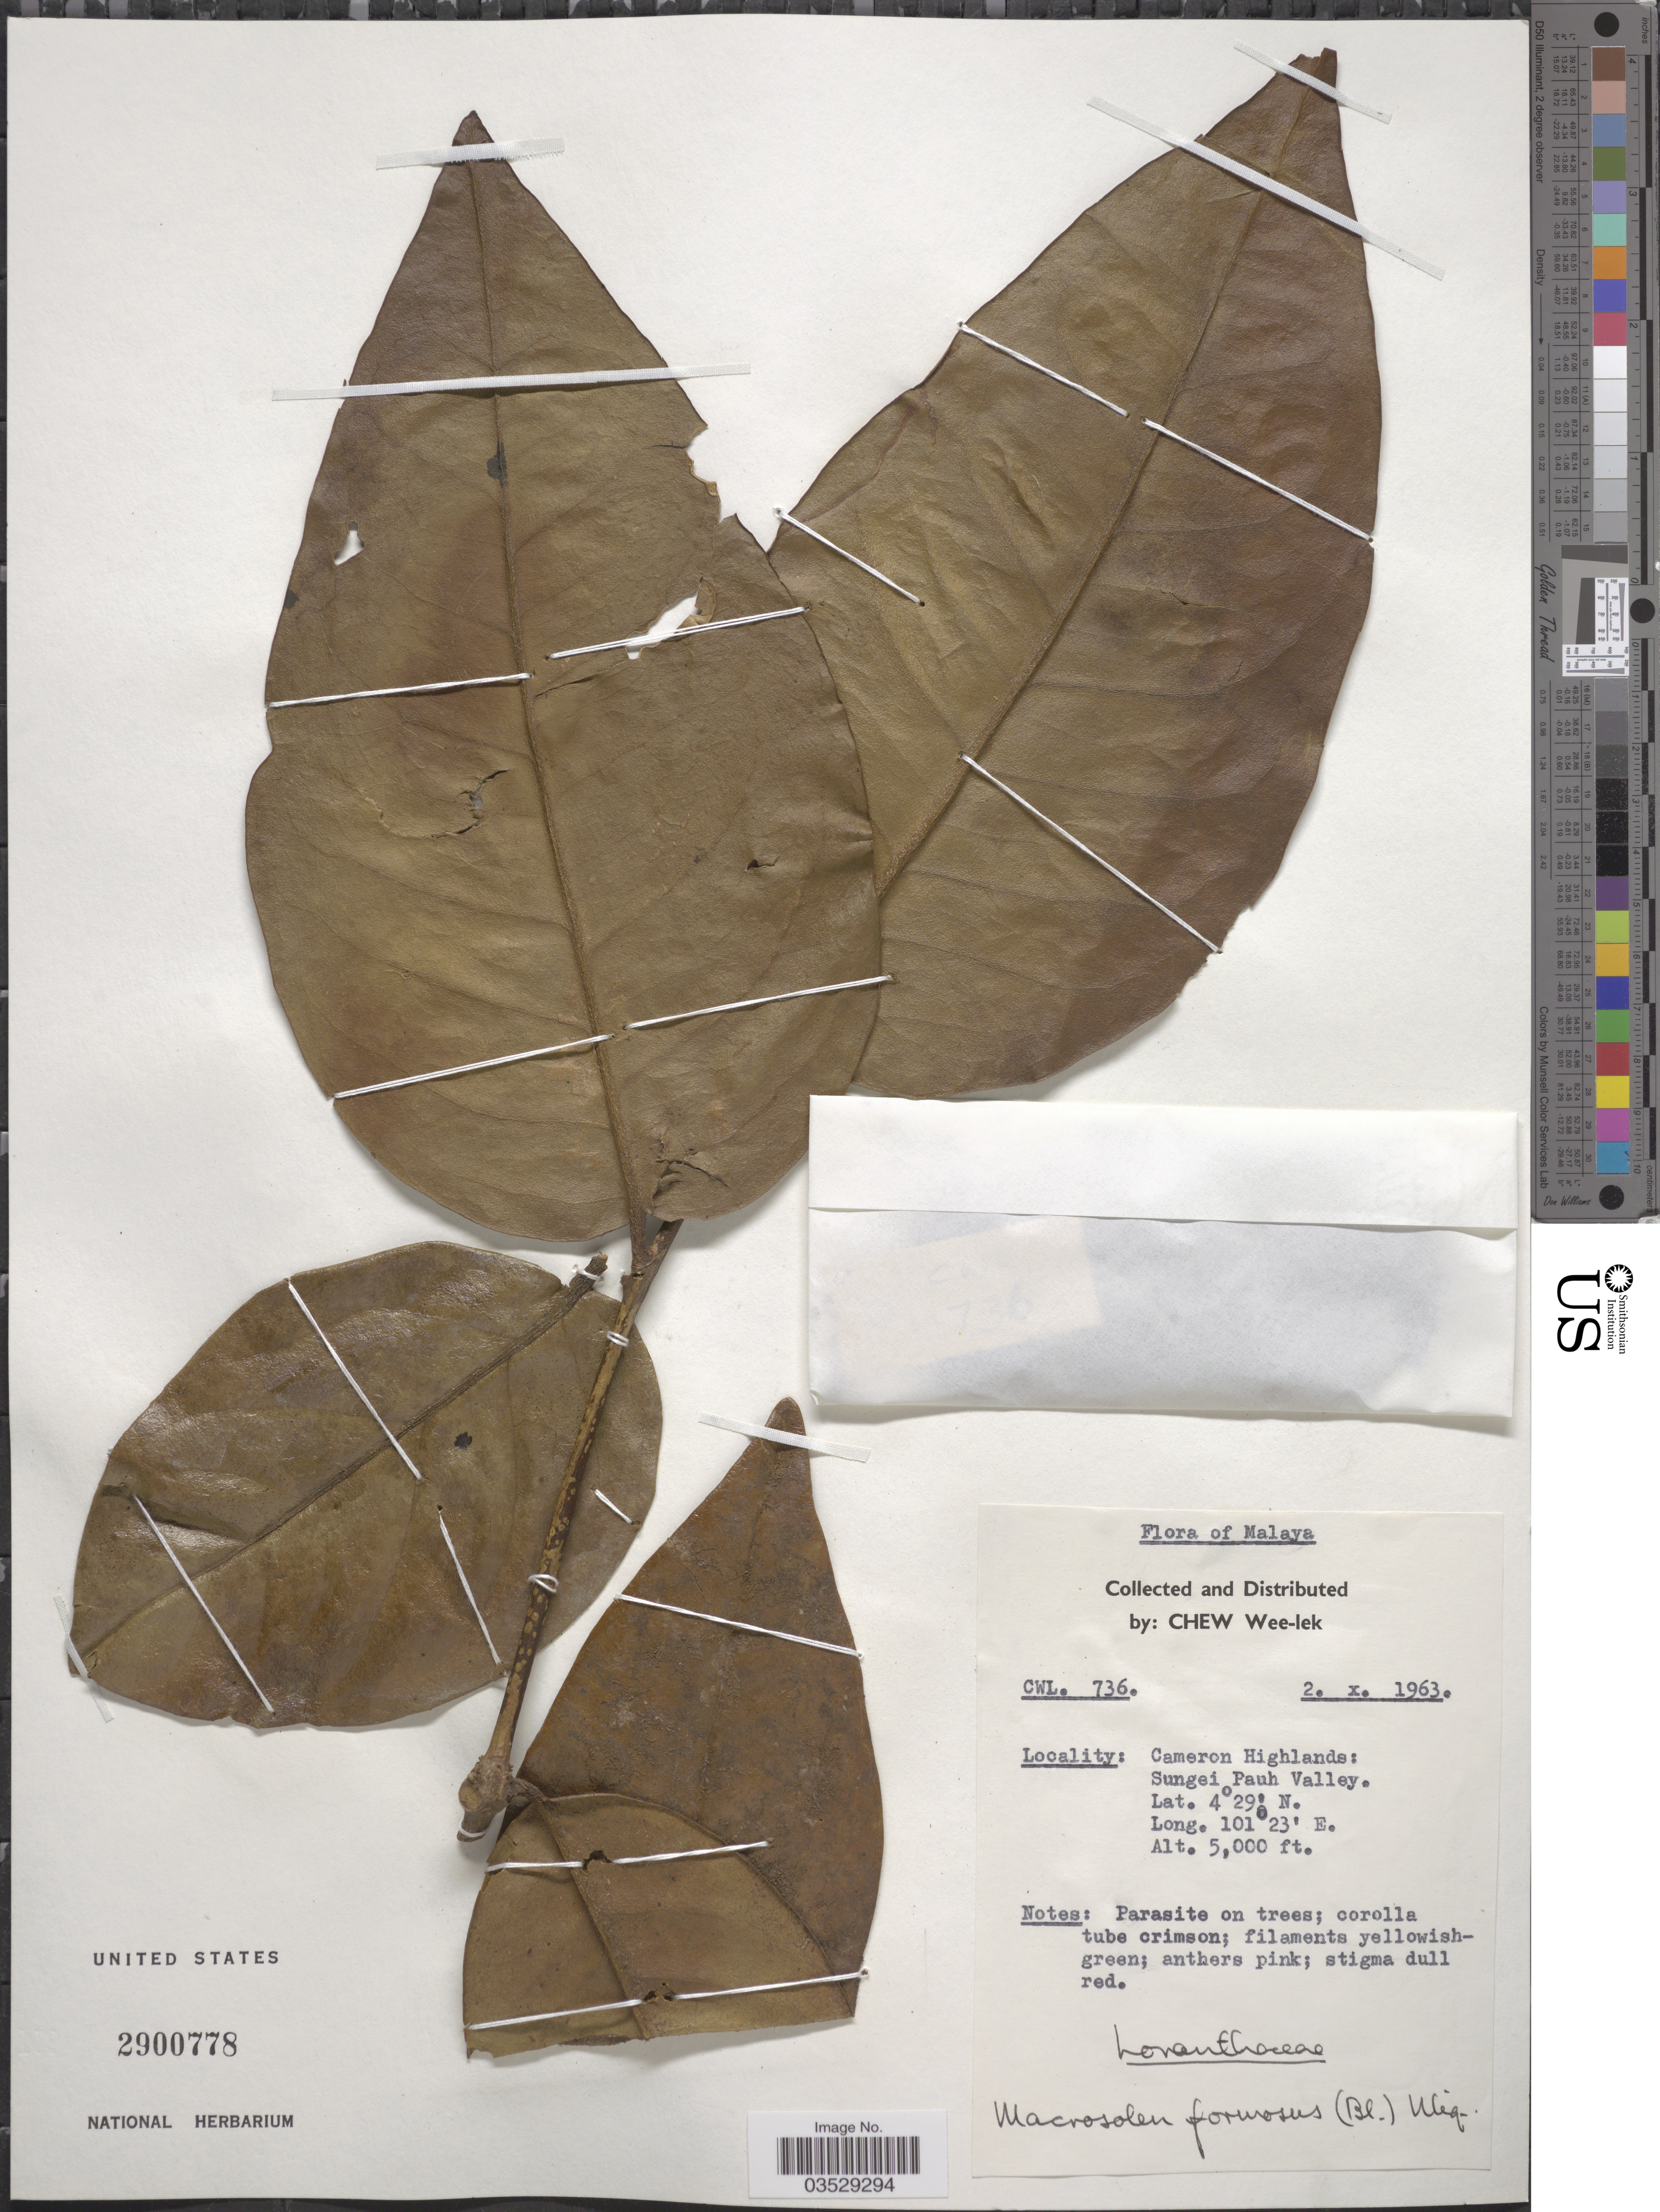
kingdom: Plantae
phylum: Tracheophyta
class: Magnoliopsida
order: Santalales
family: Loranthaceae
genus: Macrosolen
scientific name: Macrosolen formosus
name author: (Blume) Miq.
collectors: W. Chew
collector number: CWL.736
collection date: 1963-10-02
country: Malaysia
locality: Malaya. Cameron Highlands: Sungei Pauh Valley.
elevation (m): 1524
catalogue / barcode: US 2900778